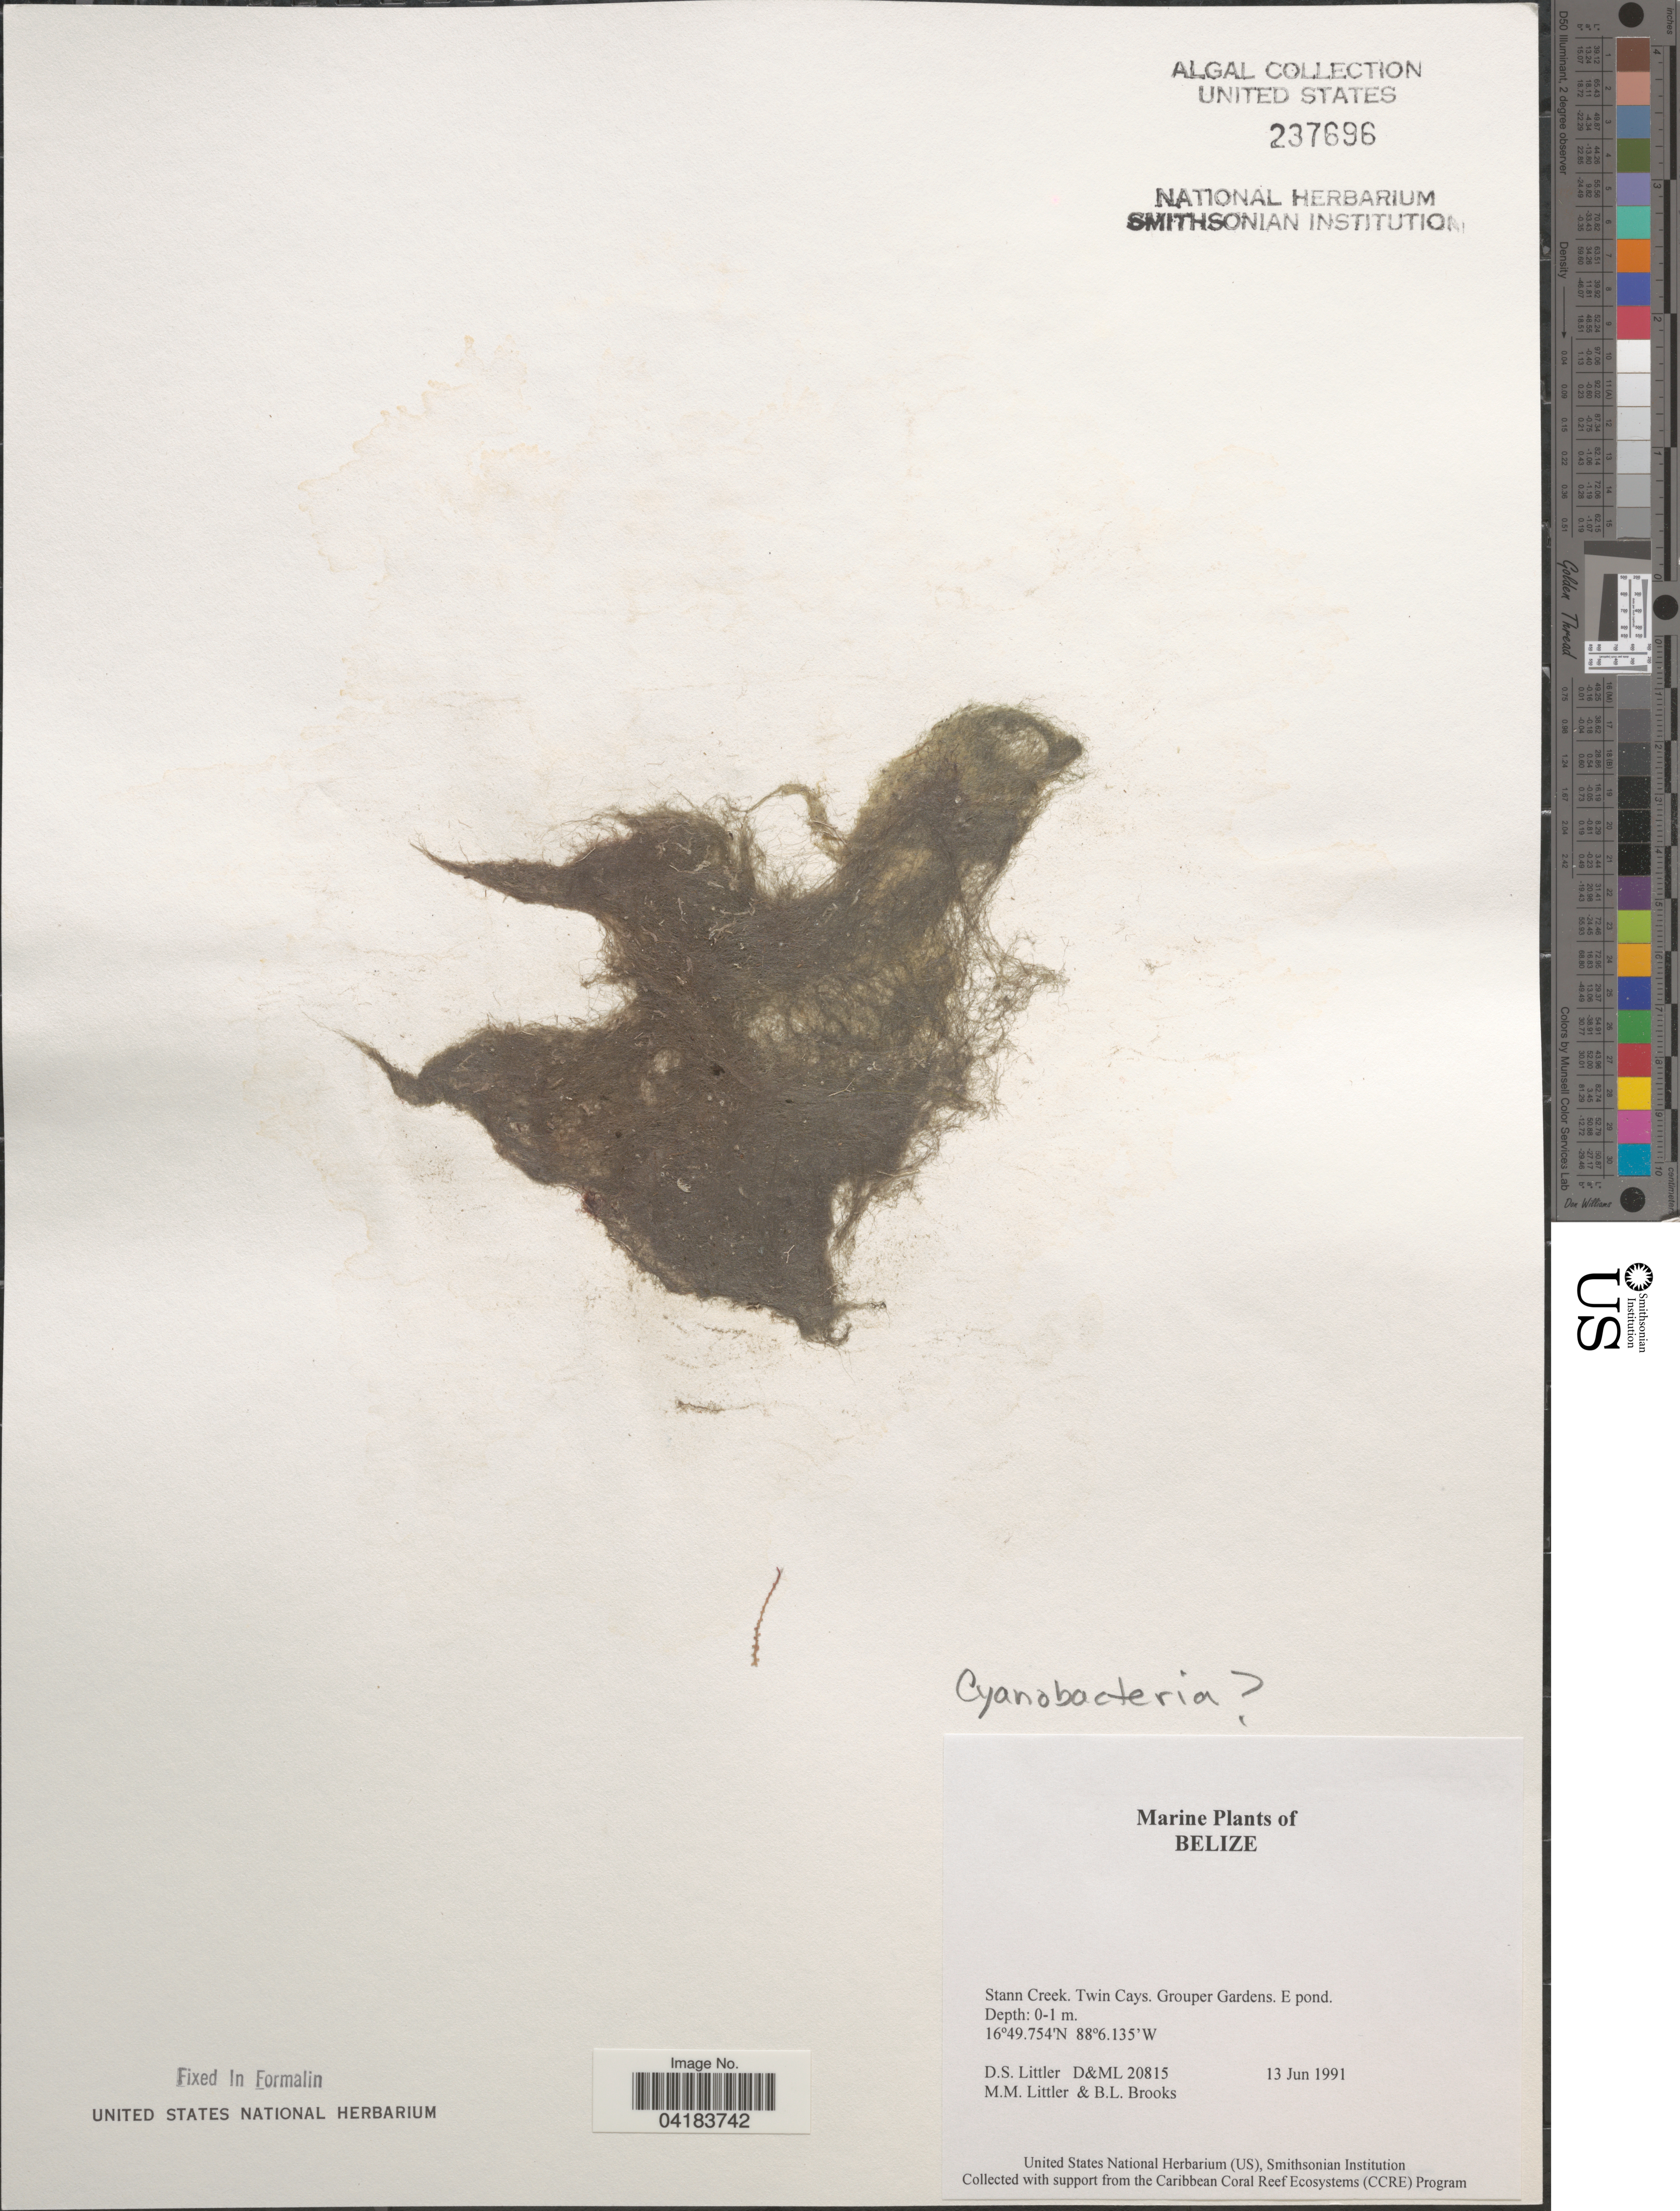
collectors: D. S. Littler & B. Brooks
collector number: D&ML20815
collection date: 1991-06-13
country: Belize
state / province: Stann Creek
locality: Twin Cays. Grouper Gardens. E pond.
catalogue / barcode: US 237696